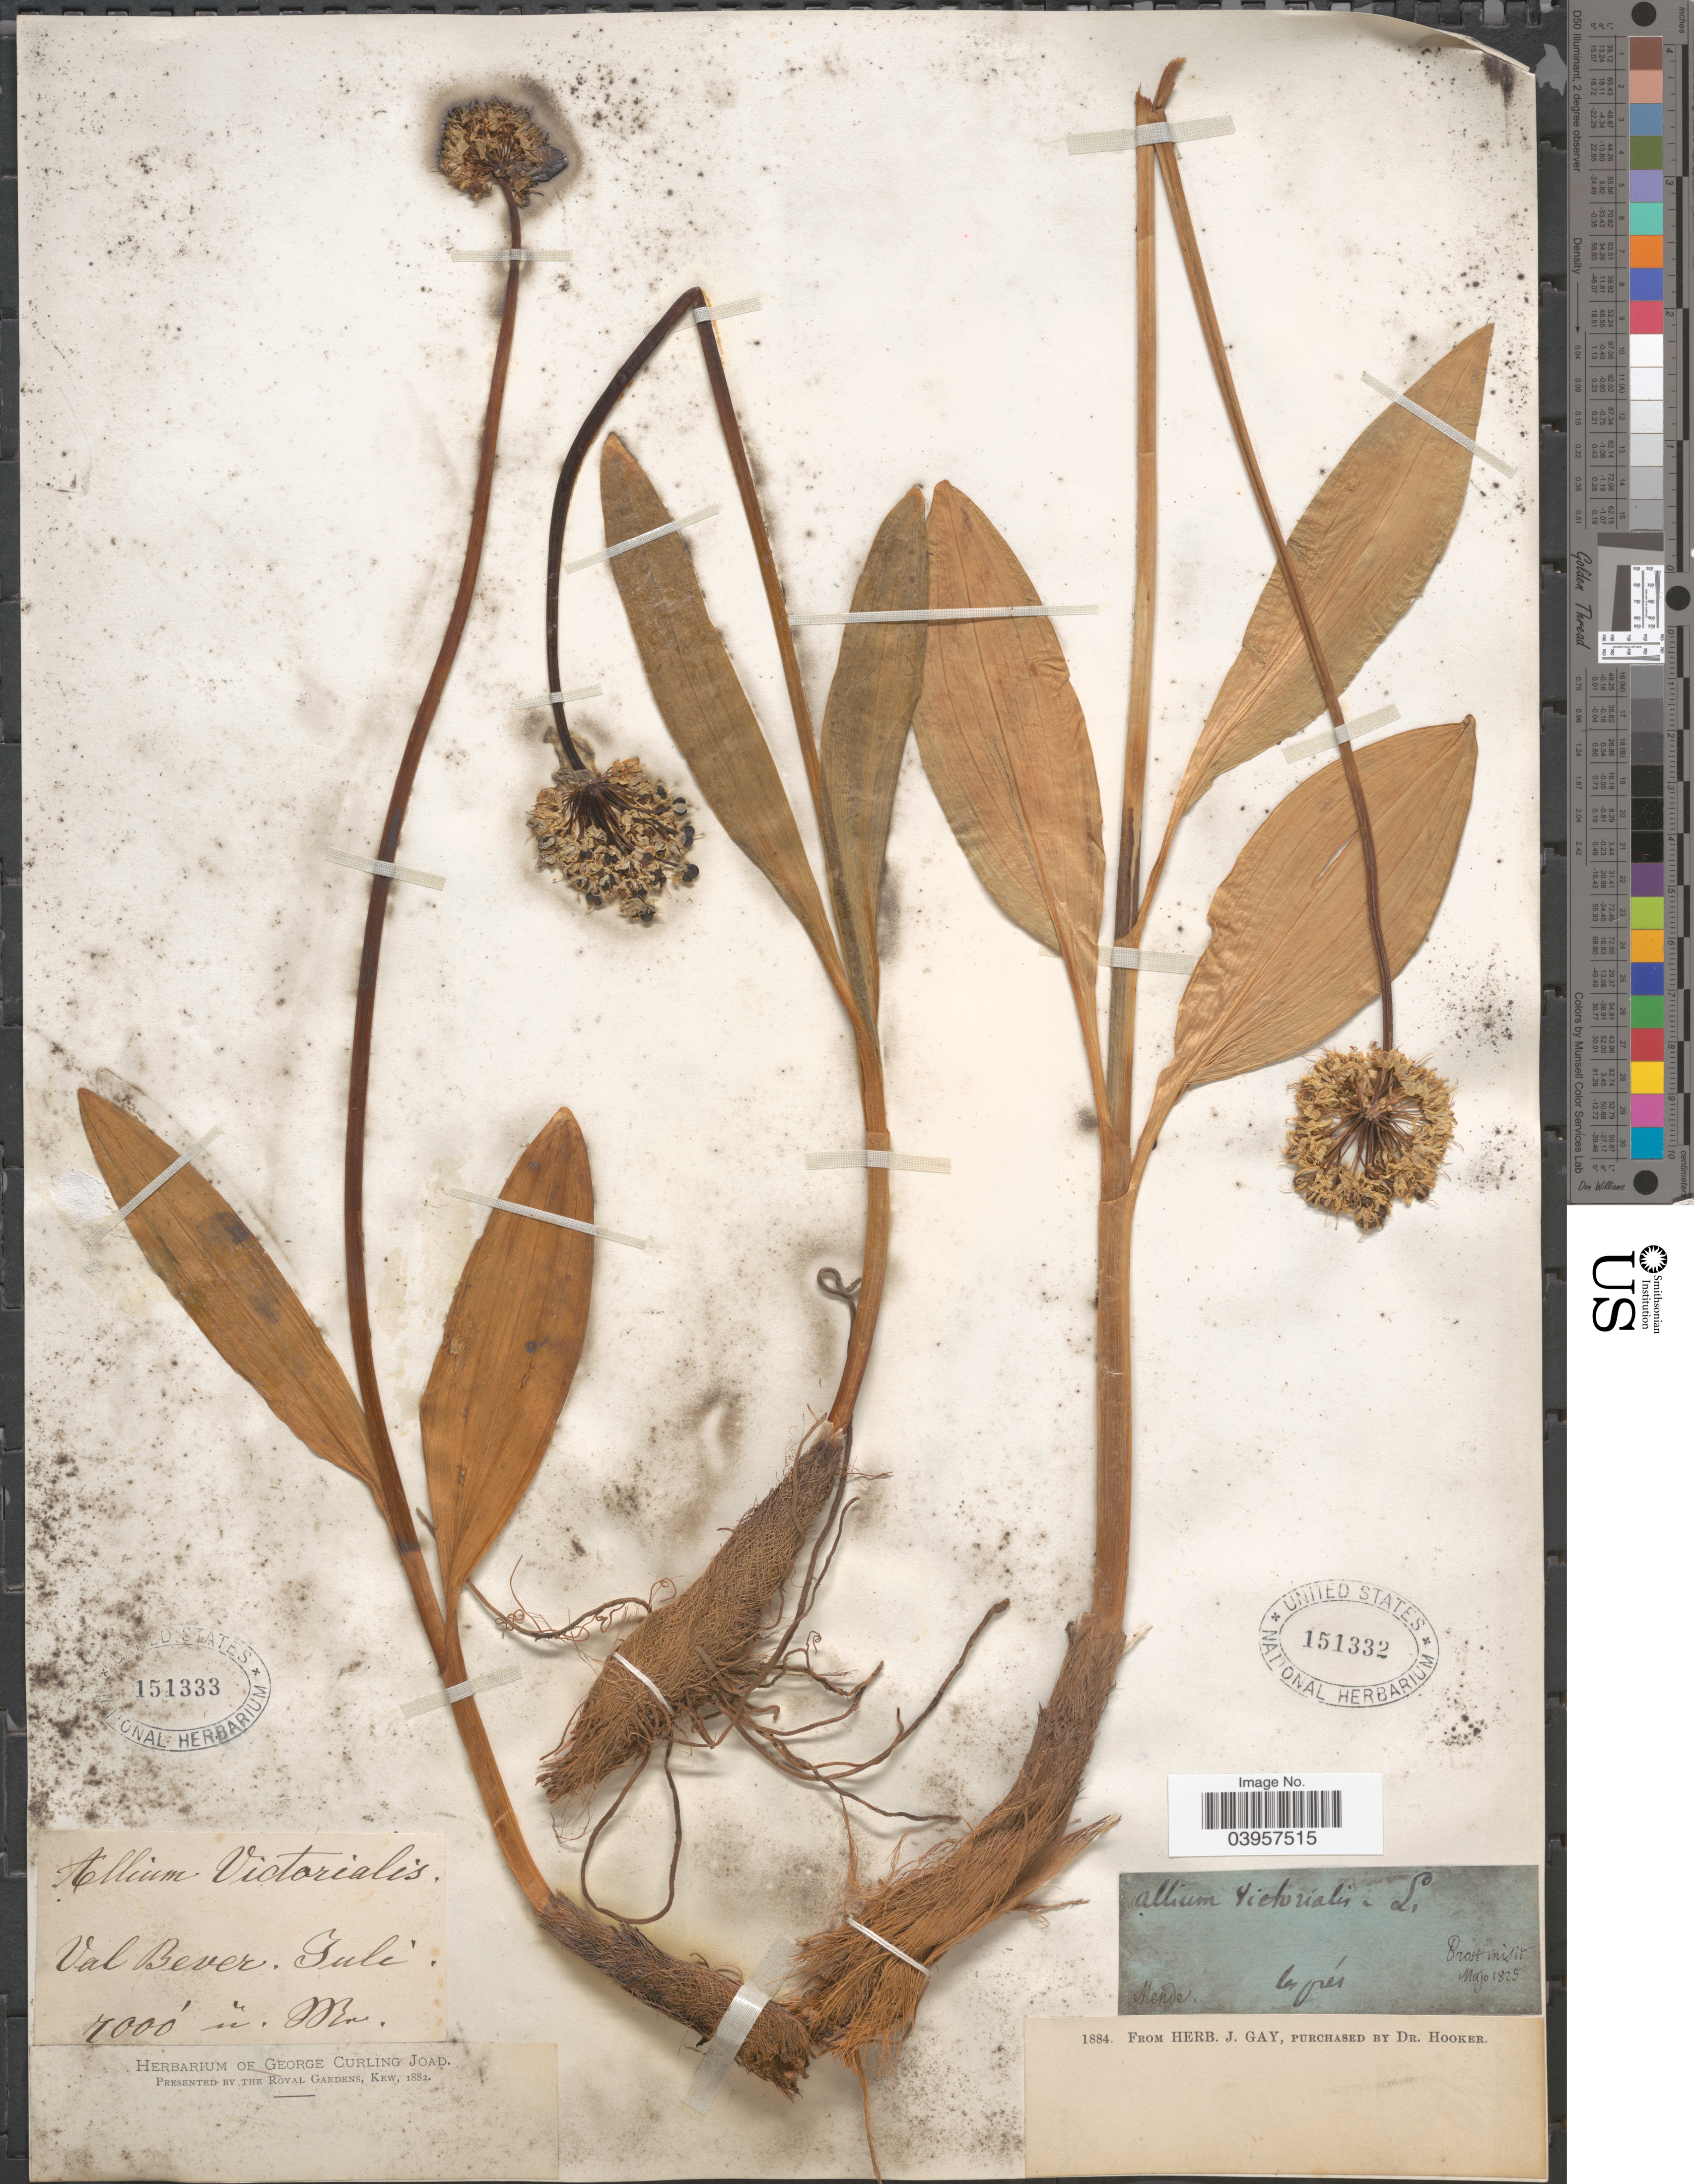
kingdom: Plantae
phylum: Tracheophyta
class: Liliopsida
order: Asparagales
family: Amaryllidaceae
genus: Allium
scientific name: Allium victorialis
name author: L.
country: Switzerland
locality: Val Bever.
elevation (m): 2134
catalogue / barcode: US 151333-2